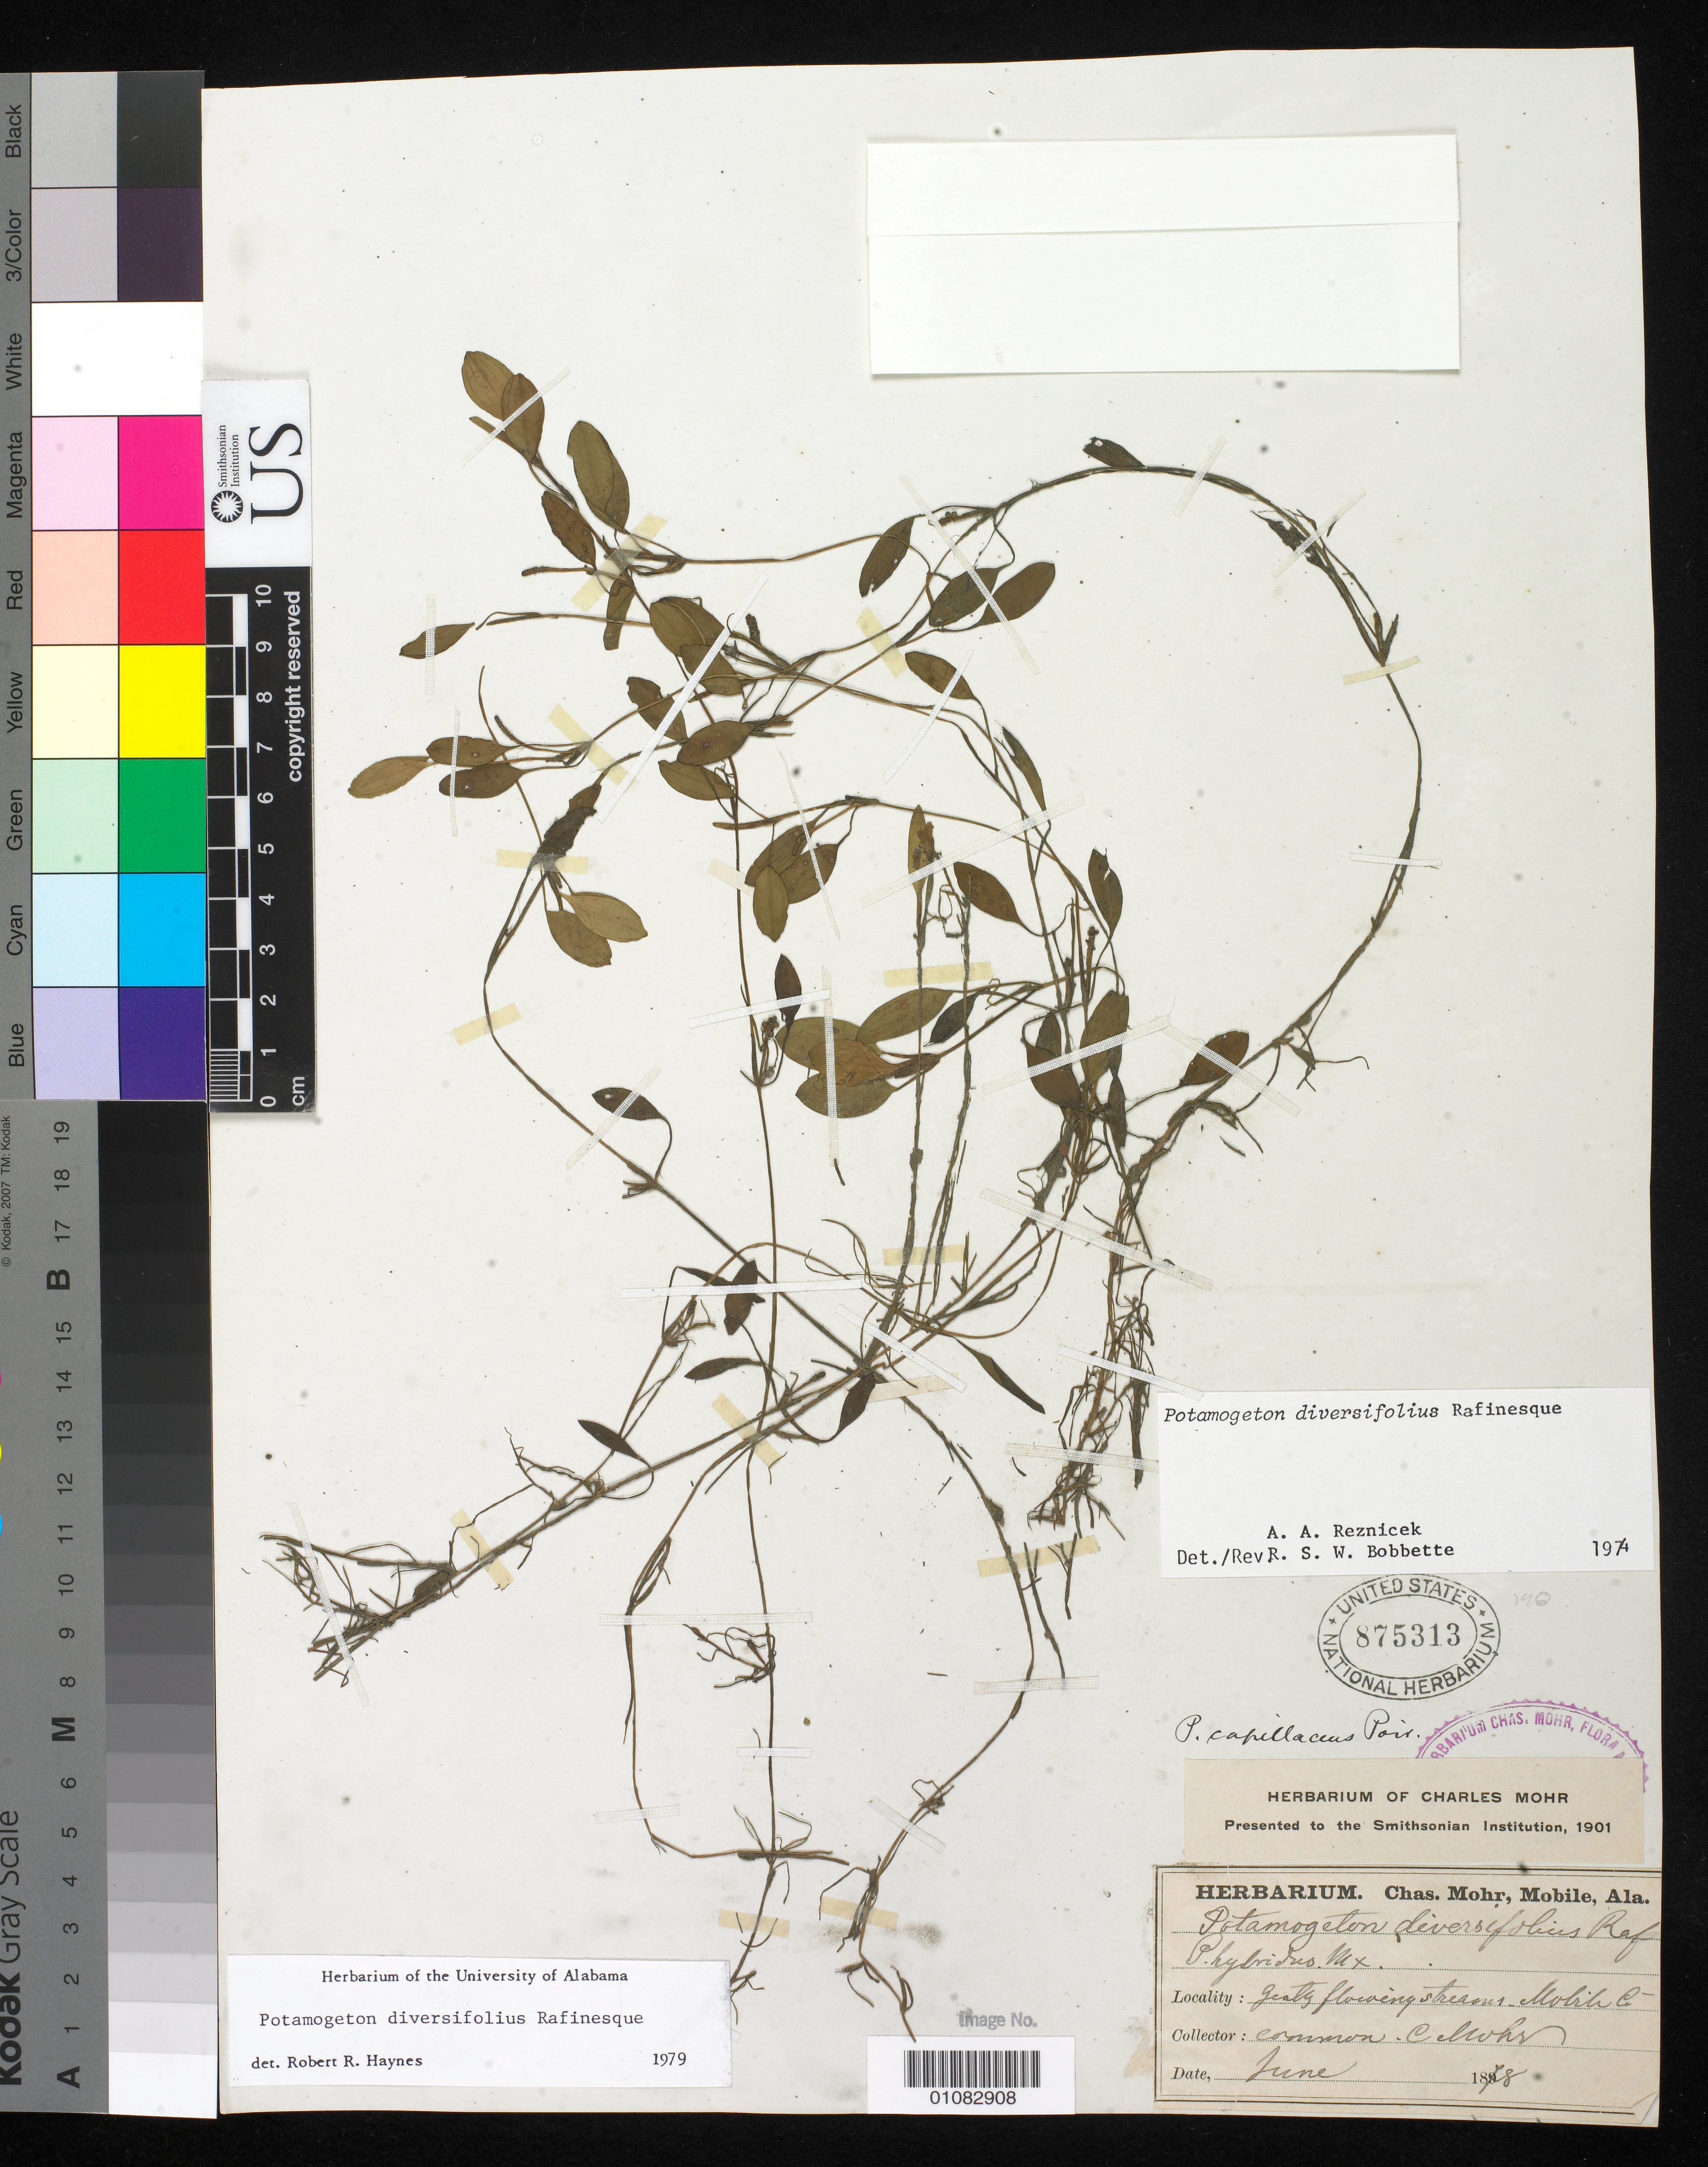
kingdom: Plantae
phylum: Tracheophyta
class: Liliopsida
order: Alismatales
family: Potamogetonaceae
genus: Potamogeton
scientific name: Potamogeton diversifolius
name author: Raf.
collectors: C. T. Mohr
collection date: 1878-06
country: United States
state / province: Alabama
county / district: Mobile County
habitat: Gently flowing streams.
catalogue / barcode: US 875313